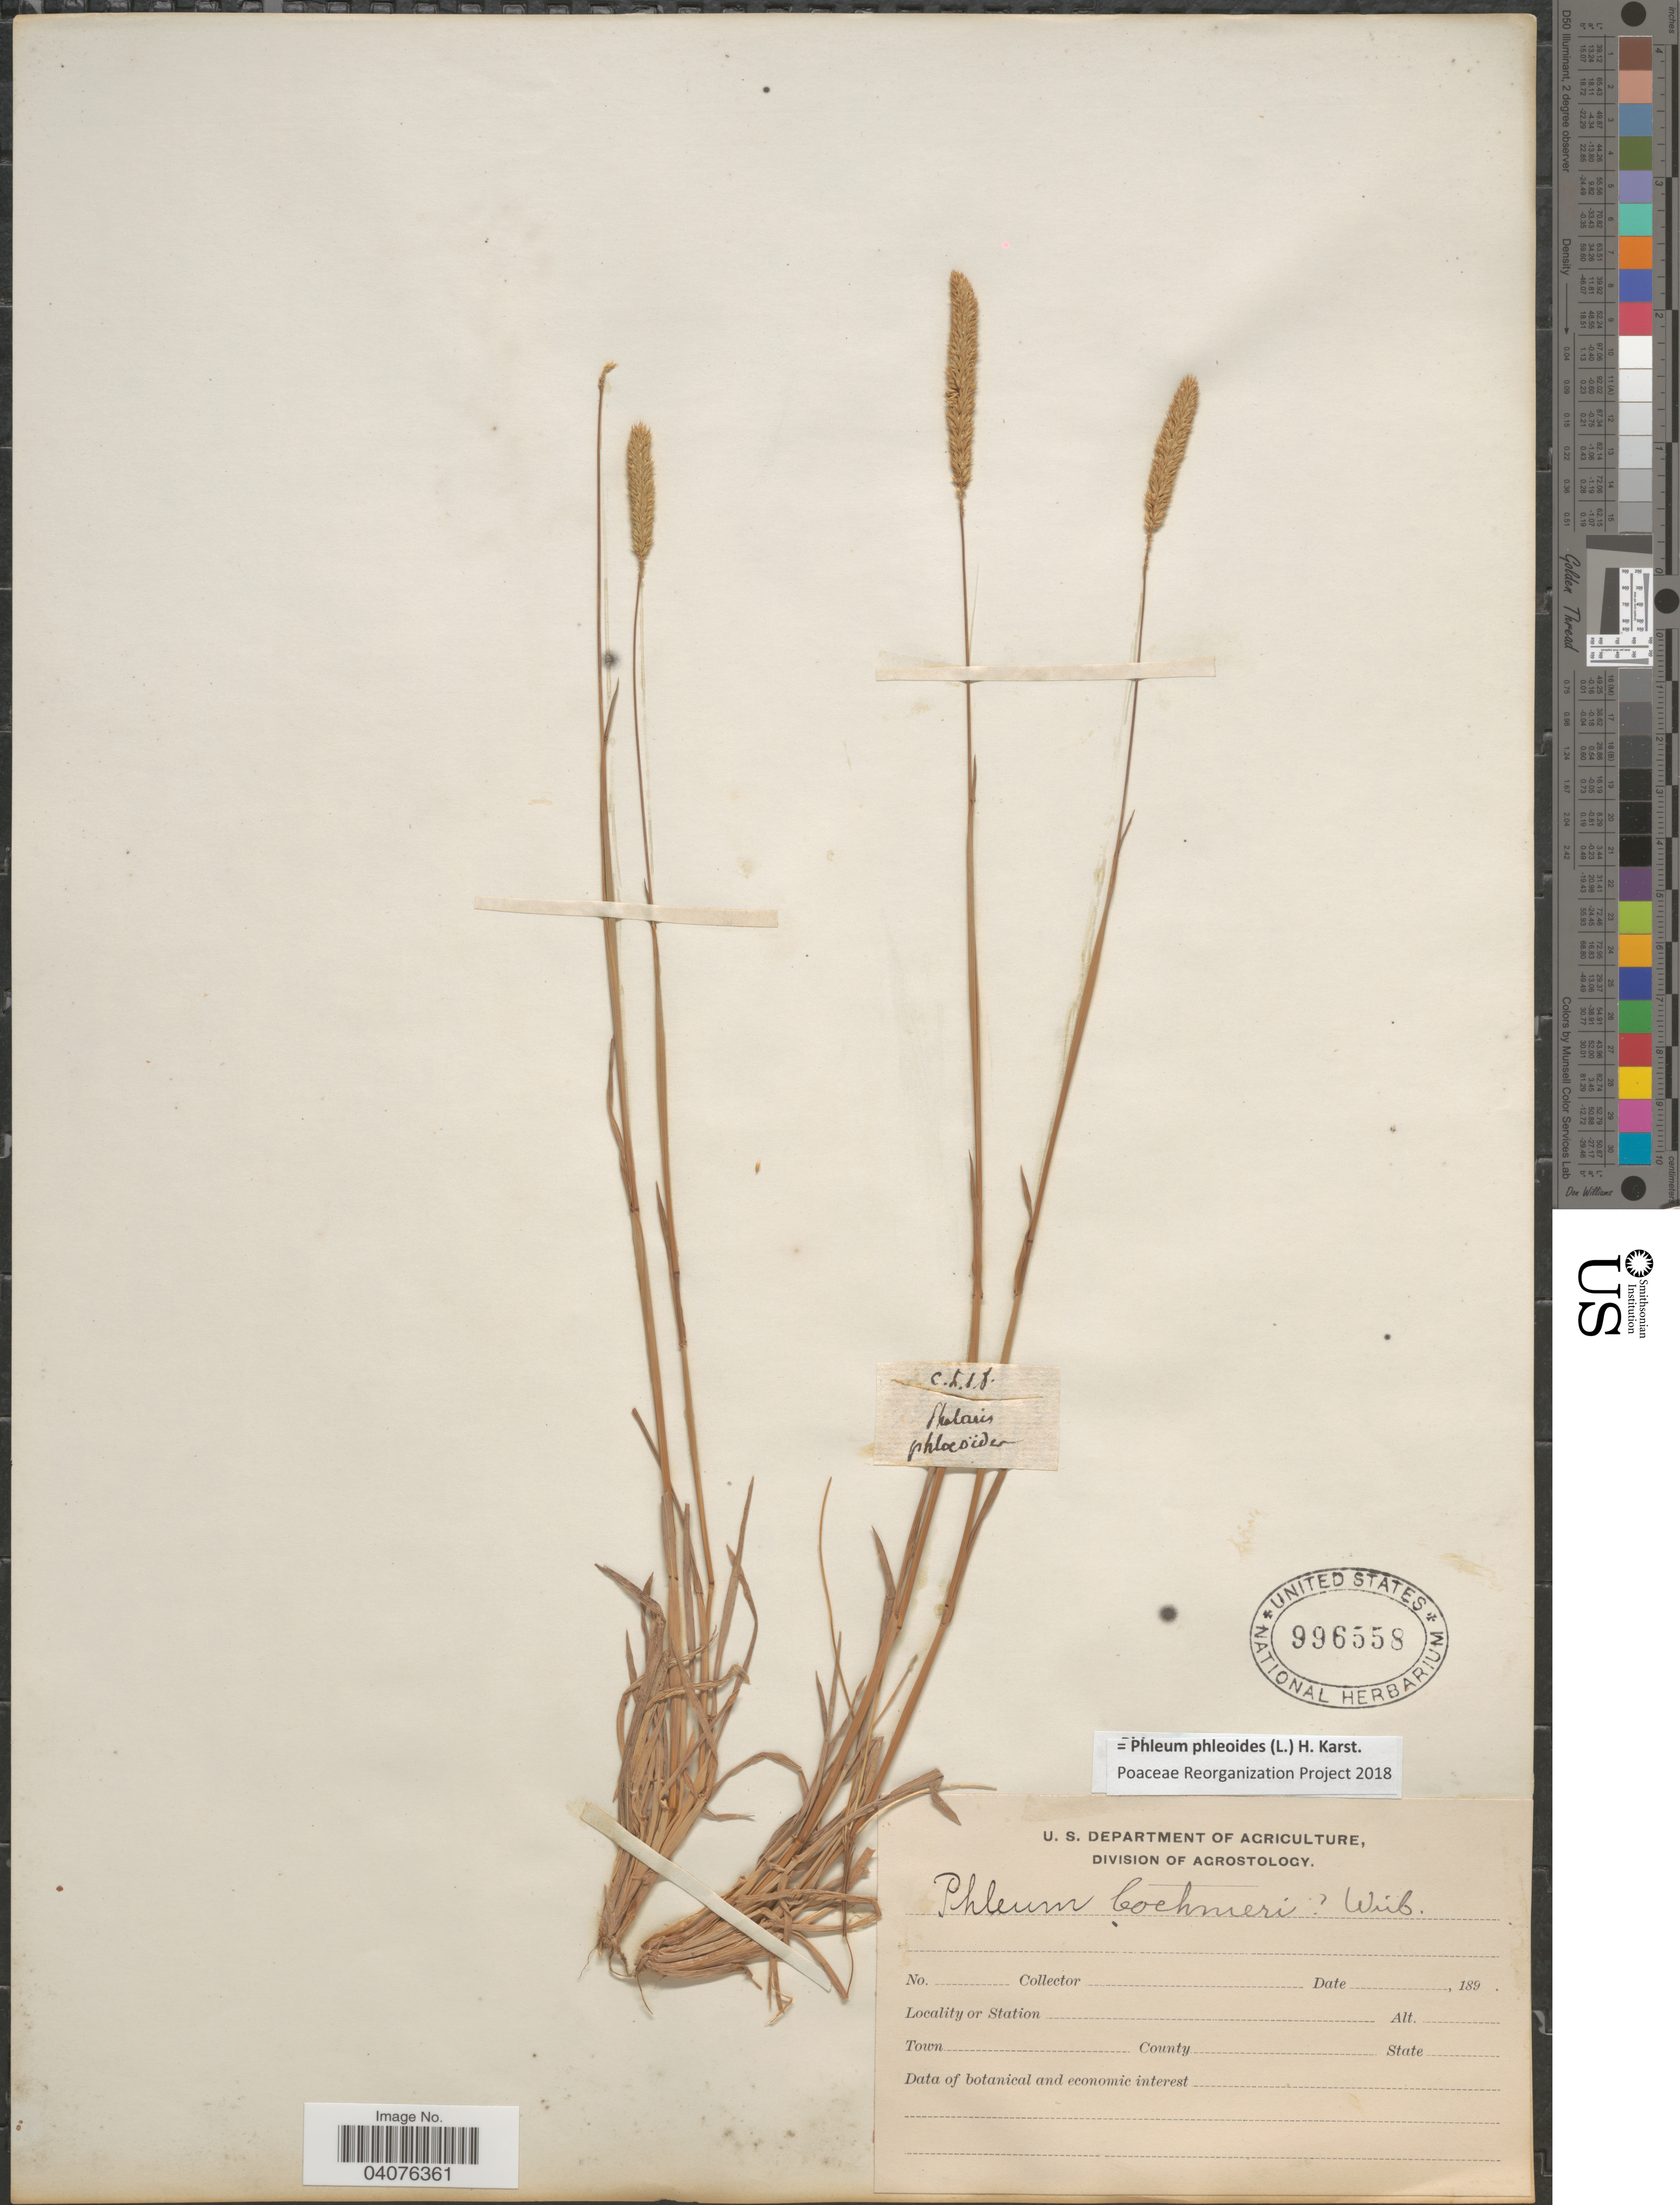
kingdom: Plantae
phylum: Tracheophyta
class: Liliopsida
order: Poales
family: Poaceae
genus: Phleum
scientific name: Phleum phleoides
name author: (L.) H. Karst.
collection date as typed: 189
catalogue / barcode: US 996558